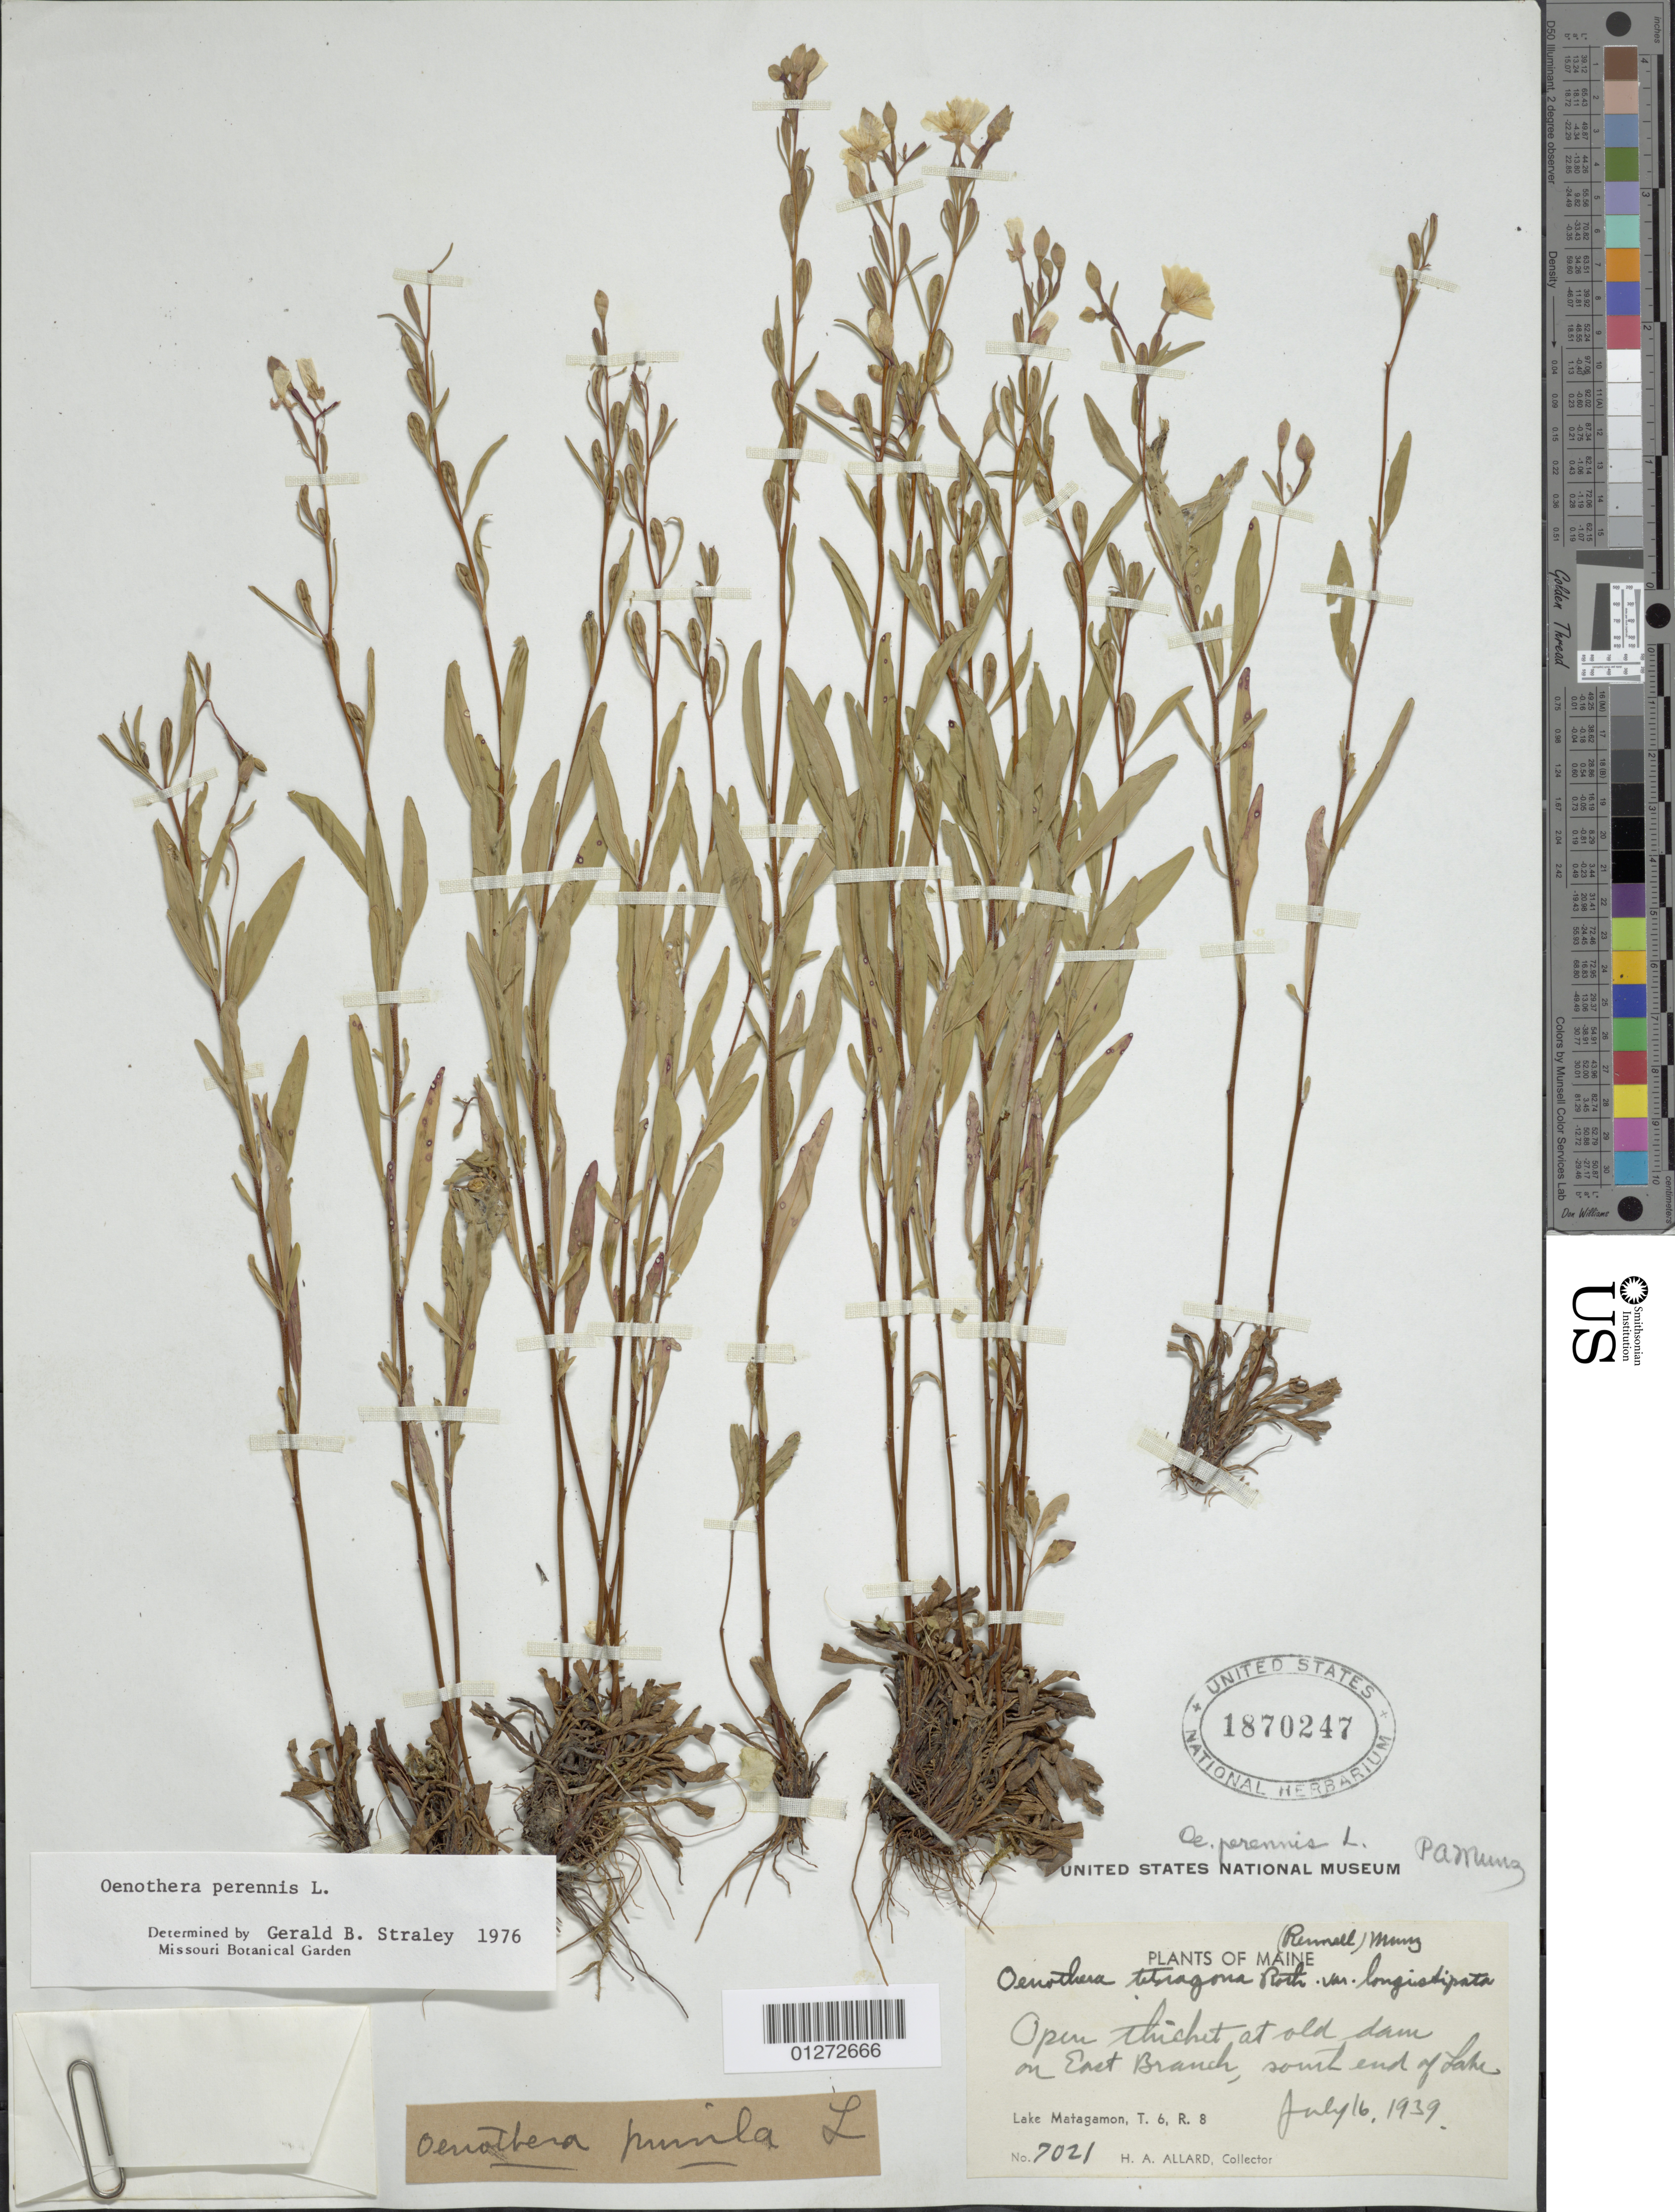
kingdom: Plantae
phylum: Tracheophyta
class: Magnoliopsida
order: Myrtales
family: Onagraceae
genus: Oenothera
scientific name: Oenothera perennis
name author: L.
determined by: Straley, G. B.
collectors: H. A. Allard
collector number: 7021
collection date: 1939-07-16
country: United States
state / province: Maine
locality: At old dam on East Branch, south end of Lake Matagamon, T6, R8.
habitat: Open thicket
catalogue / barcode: US 1870247